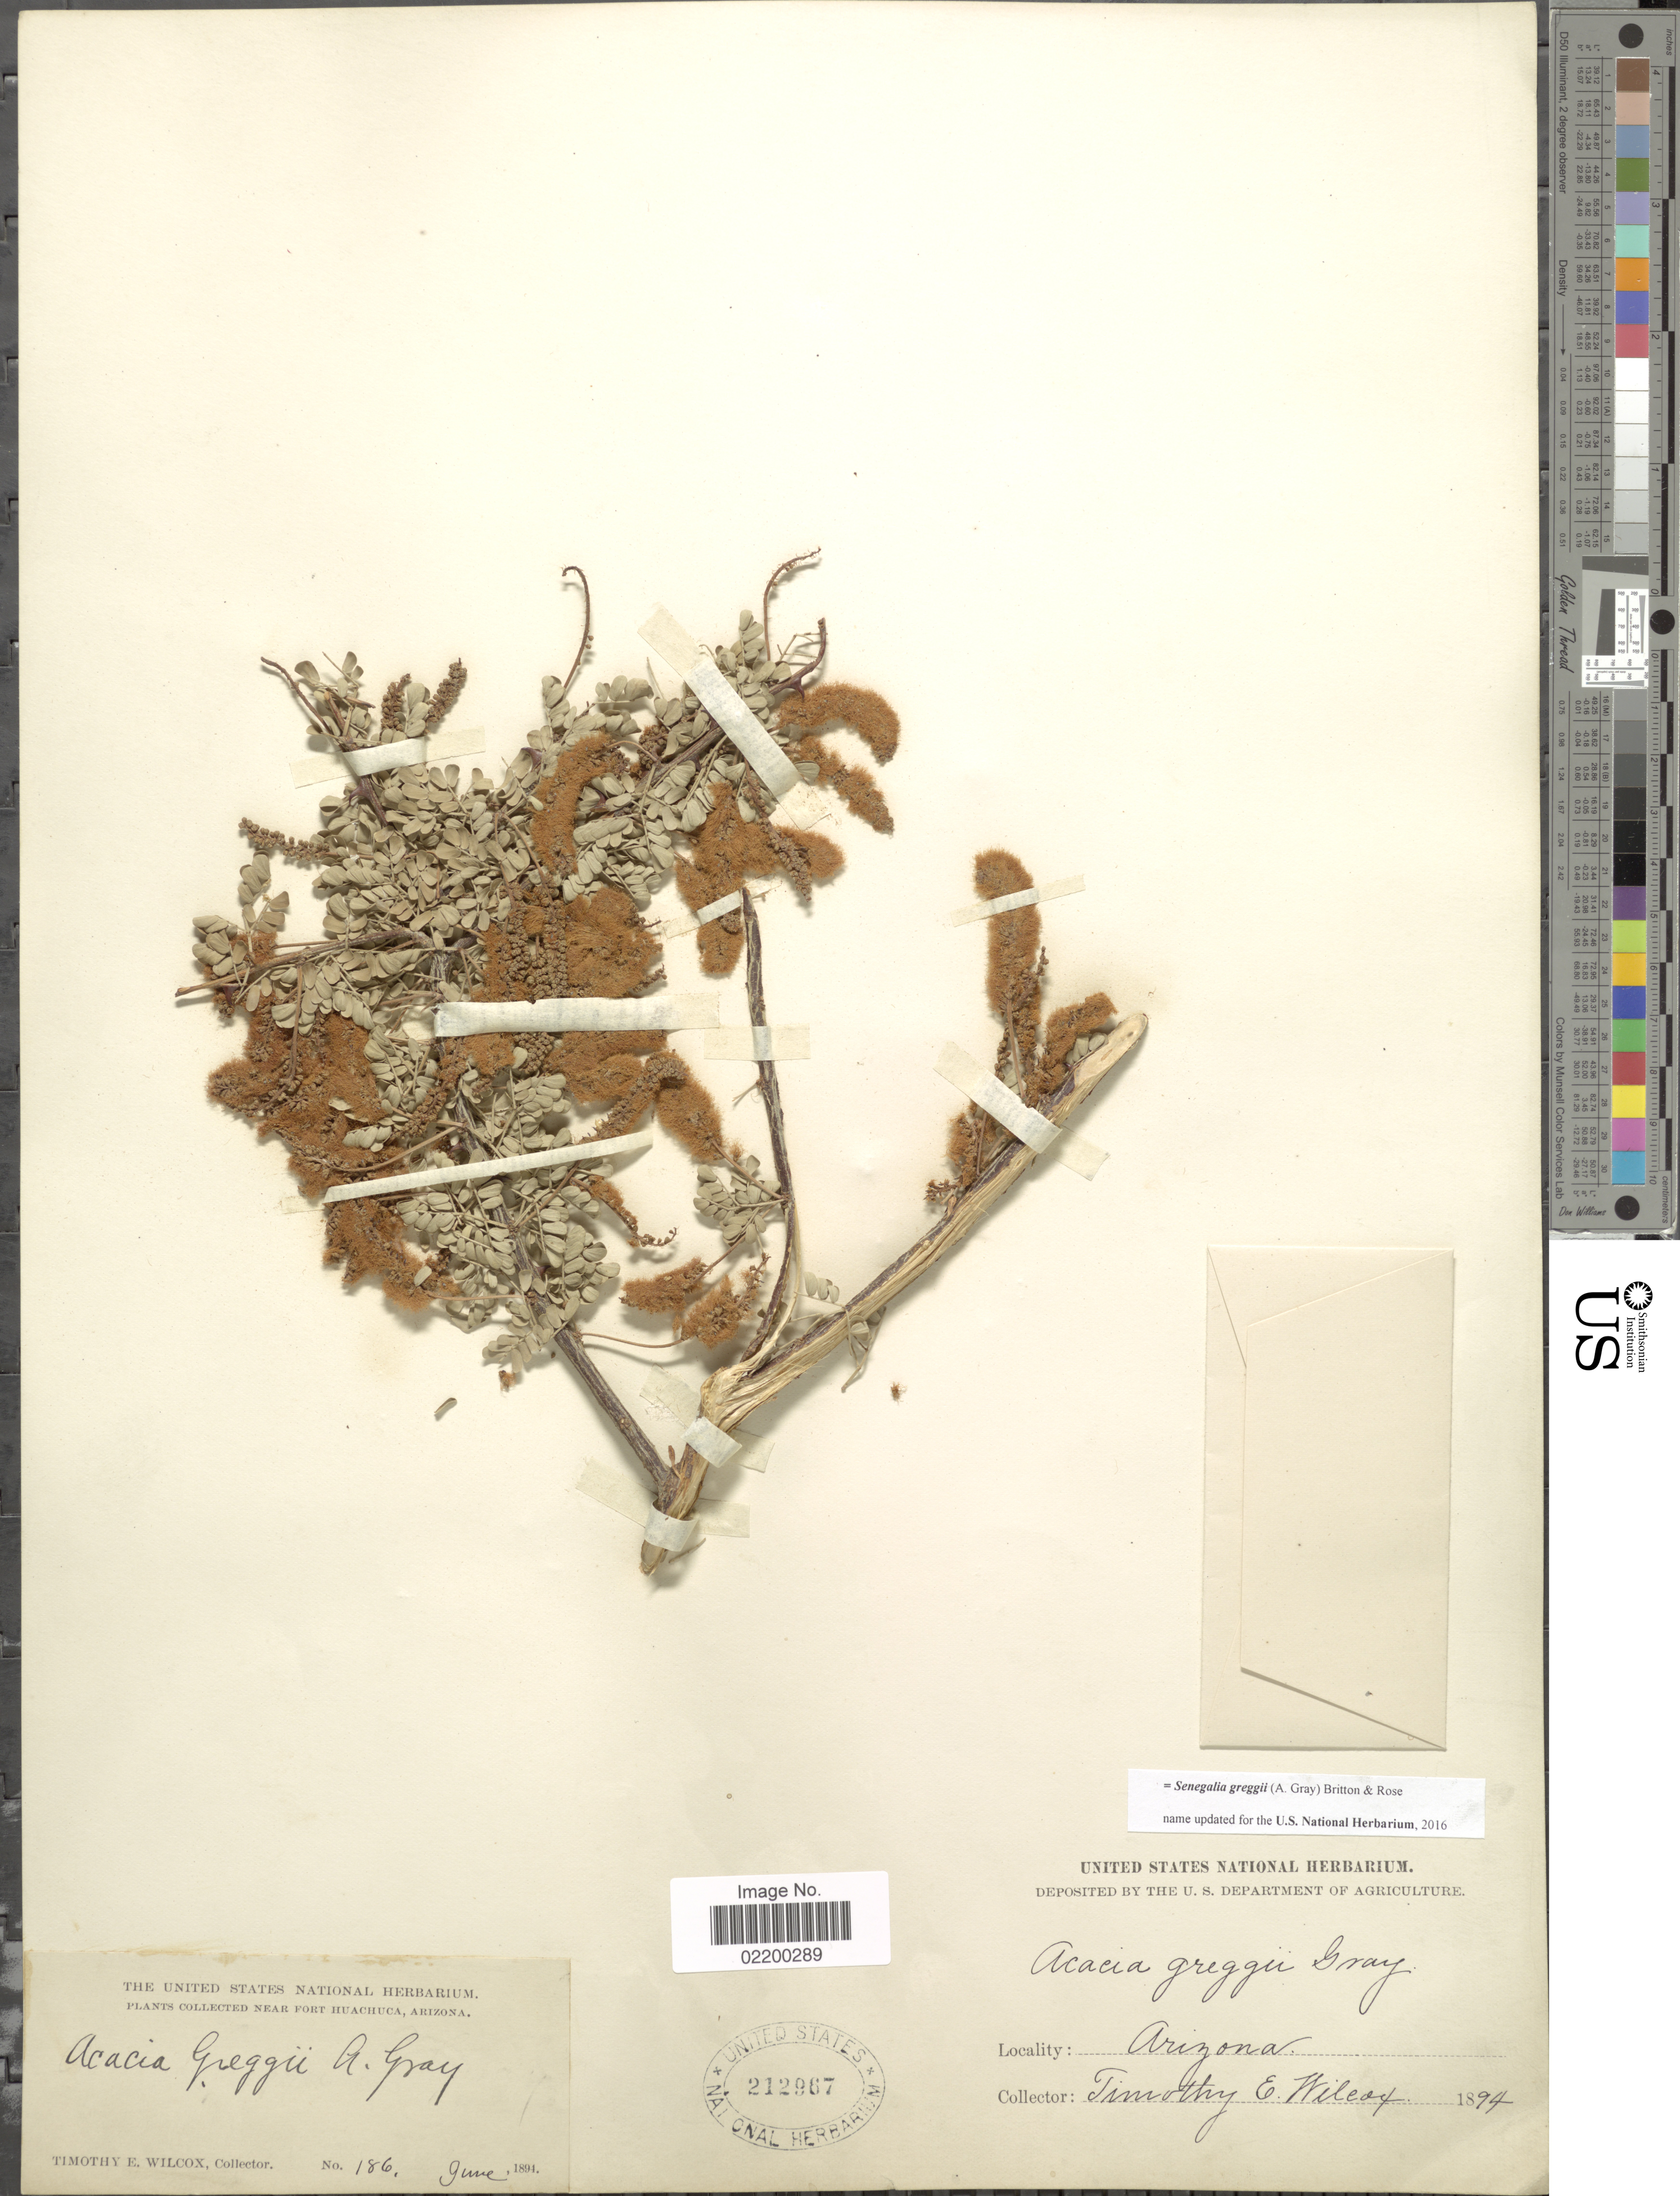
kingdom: Plantae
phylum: Tracheophyta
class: Magnoliopsida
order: Fabales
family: Fabaceae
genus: Senegalia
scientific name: Senegalia greggii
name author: (A. Gray) Britton & Rose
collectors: T. E. Wilcox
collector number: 186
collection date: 1894-06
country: United States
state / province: Arizona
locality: Near Fort Huachuca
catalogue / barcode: US 212967